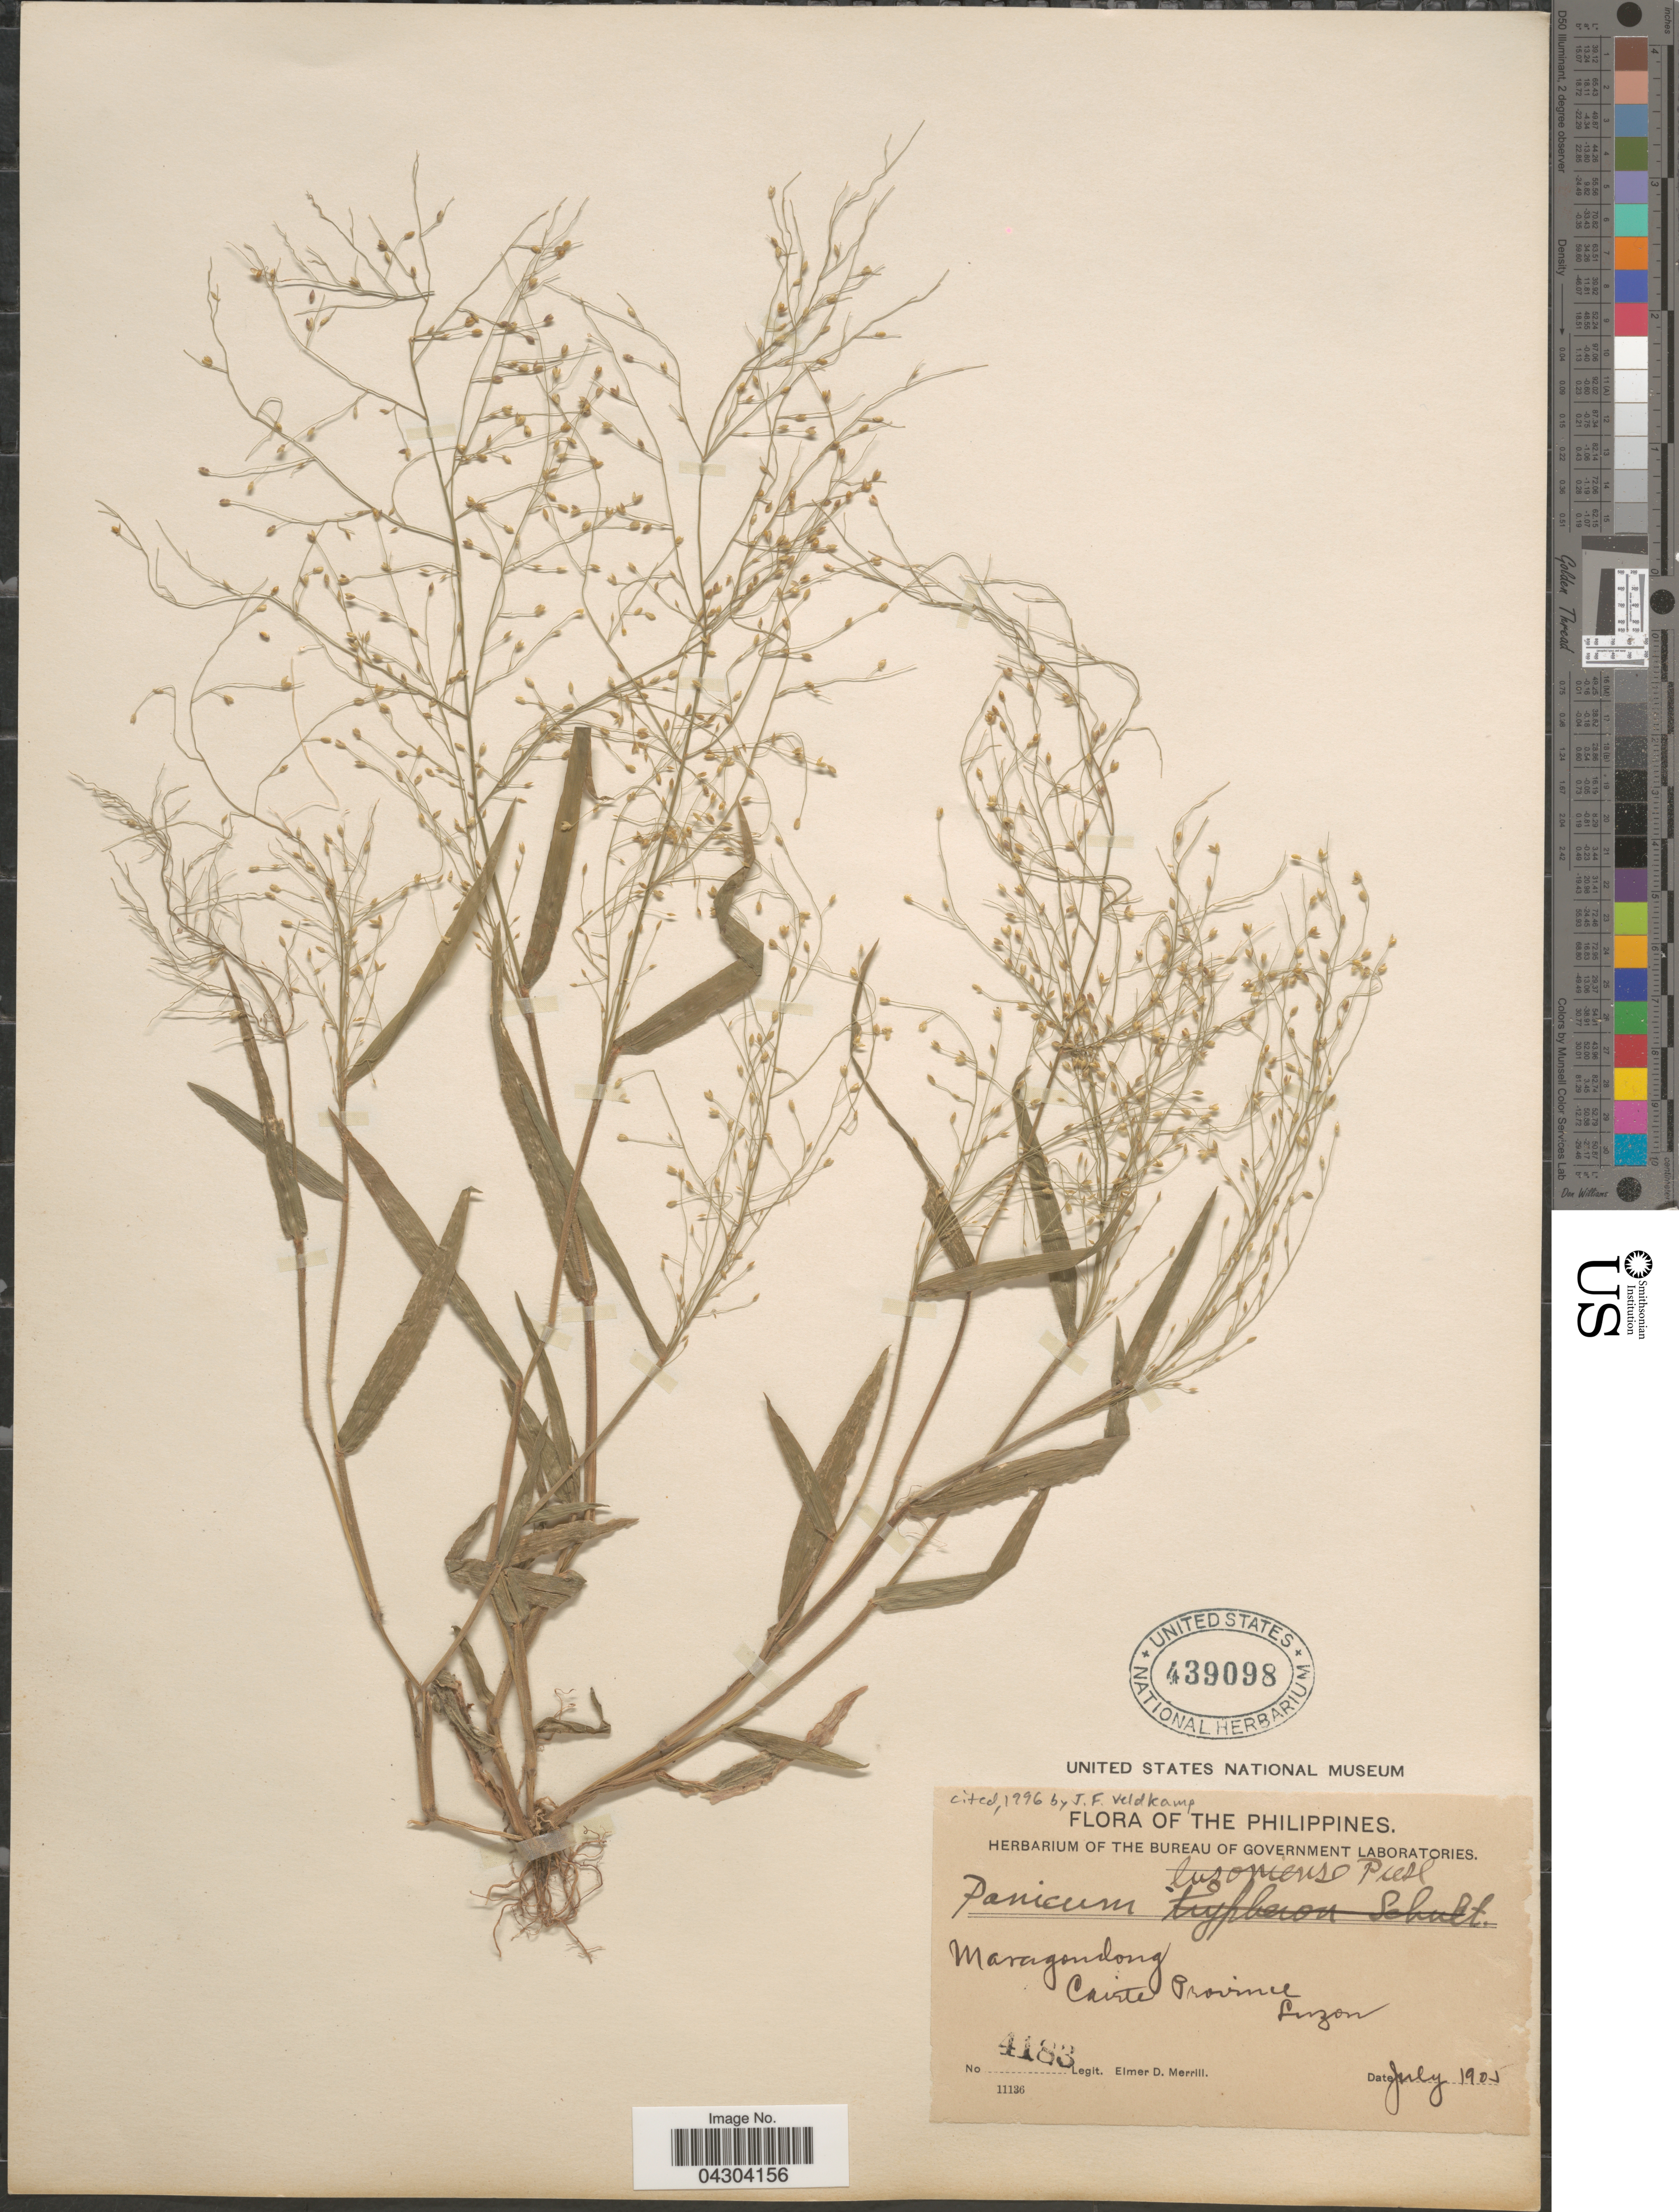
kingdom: Plantae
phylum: Tracheophyta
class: Liliopsida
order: Poales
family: Poaceae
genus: Panicum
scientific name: Panicum luzonense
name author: J. Presl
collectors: E. D. Merrill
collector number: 4183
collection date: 1905-07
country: Philippines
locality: Maragondong. Cairte Province. Luzon.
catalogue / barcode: US 439098